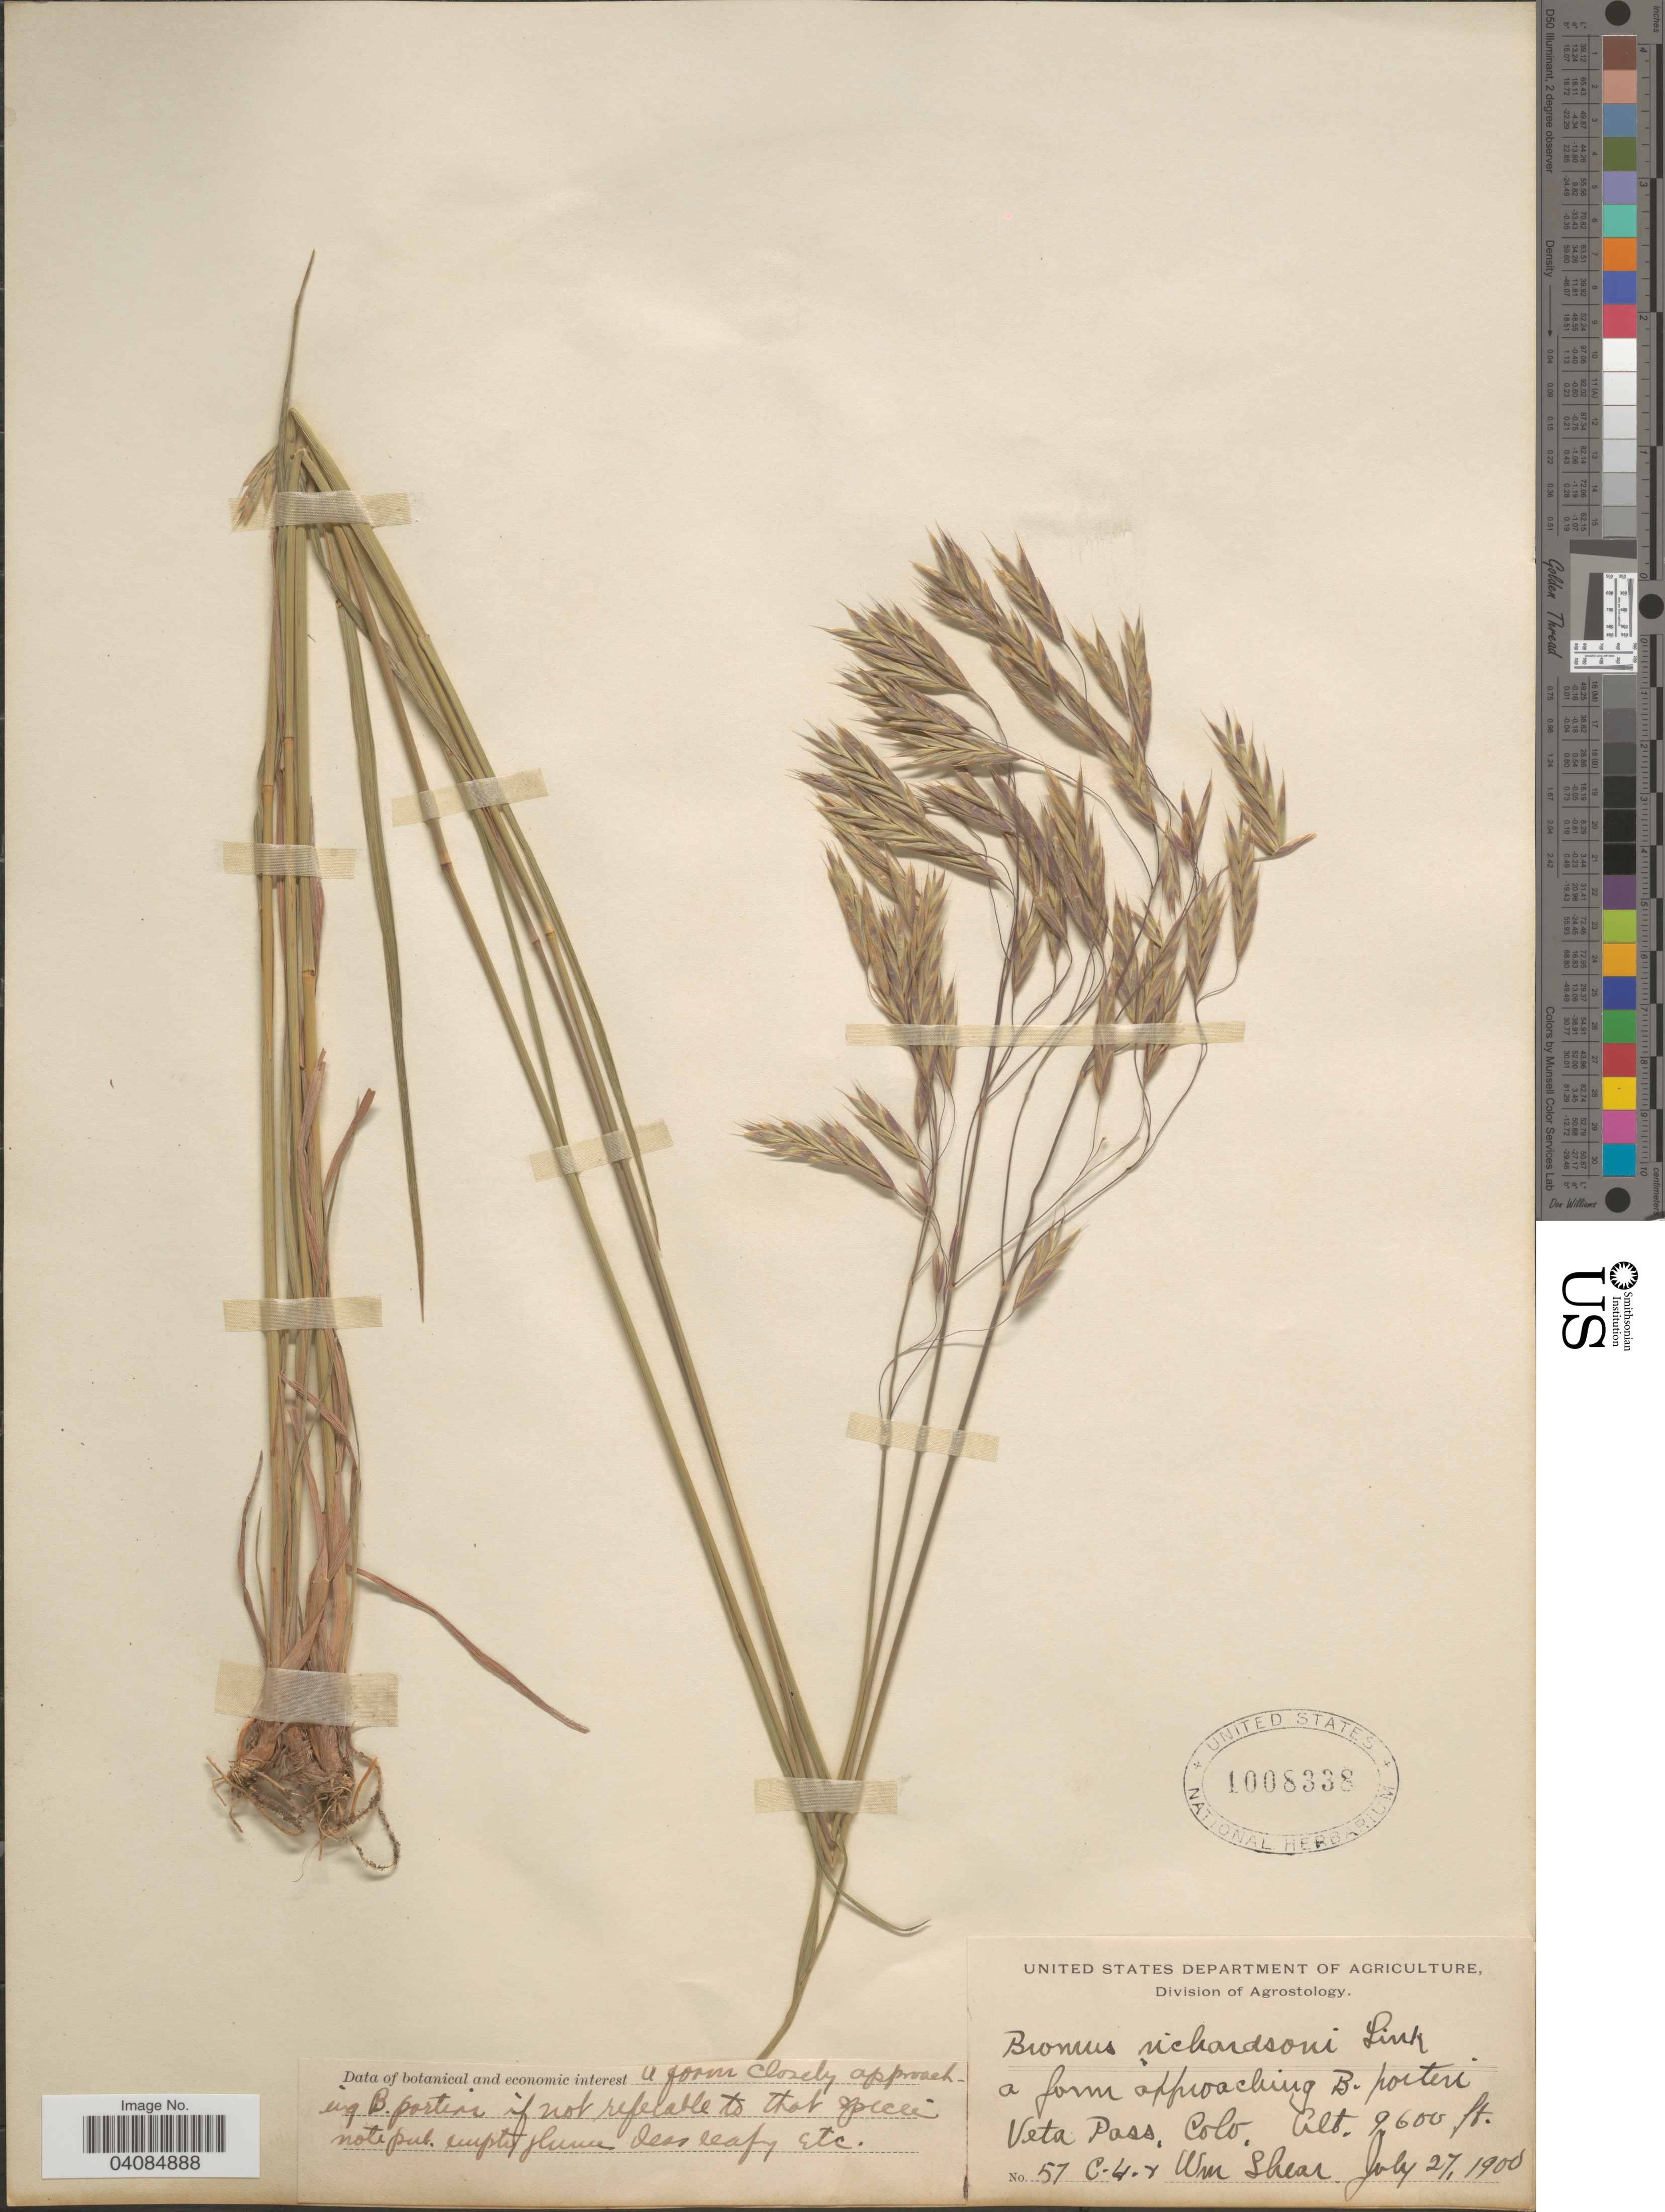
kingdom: Plantae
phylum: Tracheophyta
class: Liliopsida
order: Poales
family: Poaceae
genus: Bromus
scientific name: Bromus racemosus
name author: L.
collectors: C. L. Shear & W. Shear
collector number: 57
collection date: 1900-07-27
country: United States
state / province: Colorado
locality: Veta Pass.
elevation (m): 2926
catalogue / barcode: US 1008338